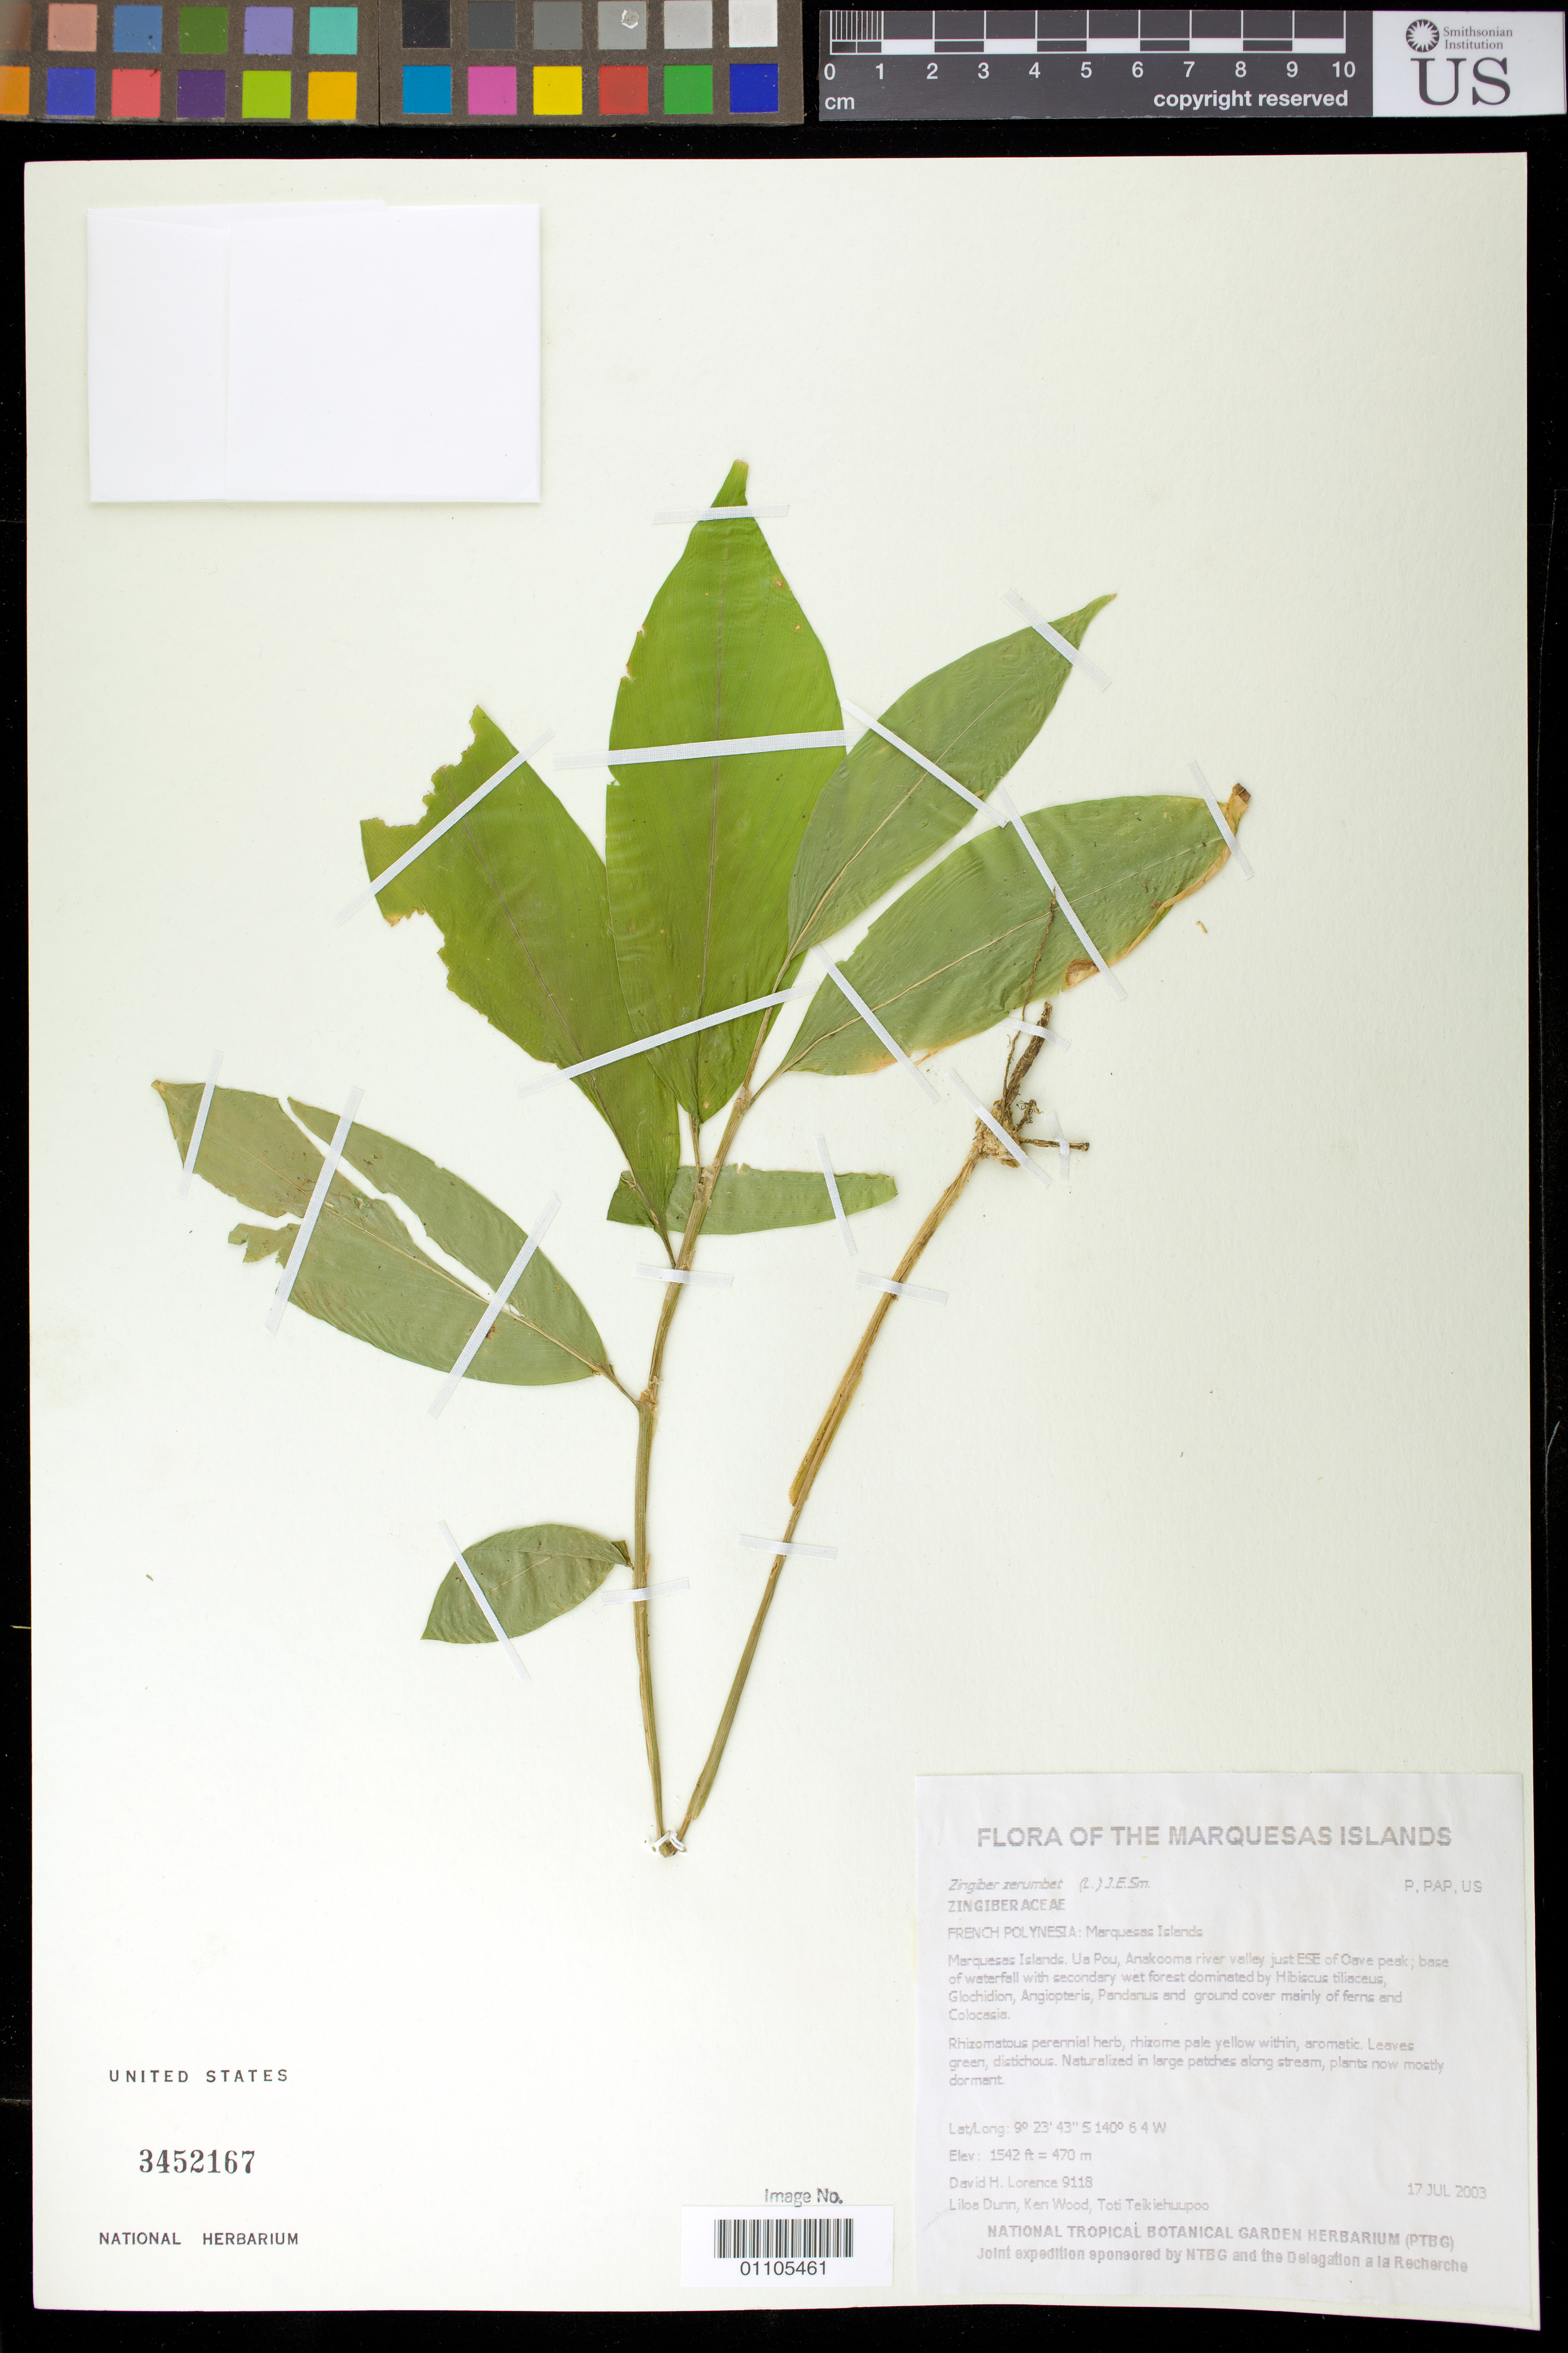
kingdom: Plantae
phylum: Tracheophyta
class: Liliopsida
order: Zingiberales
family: Zingiberaceae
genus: Zingiber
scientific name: Zingiber zerumbet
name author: (L.) Sm.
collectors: D. Lorence, L. Dunn, K. R. Wood & T. Teikiehuupoo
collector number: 9118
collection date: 2003-07-17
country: French Polynesia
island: Ua Pou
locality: Anakooma river valley just ESE of Oave peak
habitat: Base of waterfall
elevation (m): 470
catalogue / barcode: US 3452167